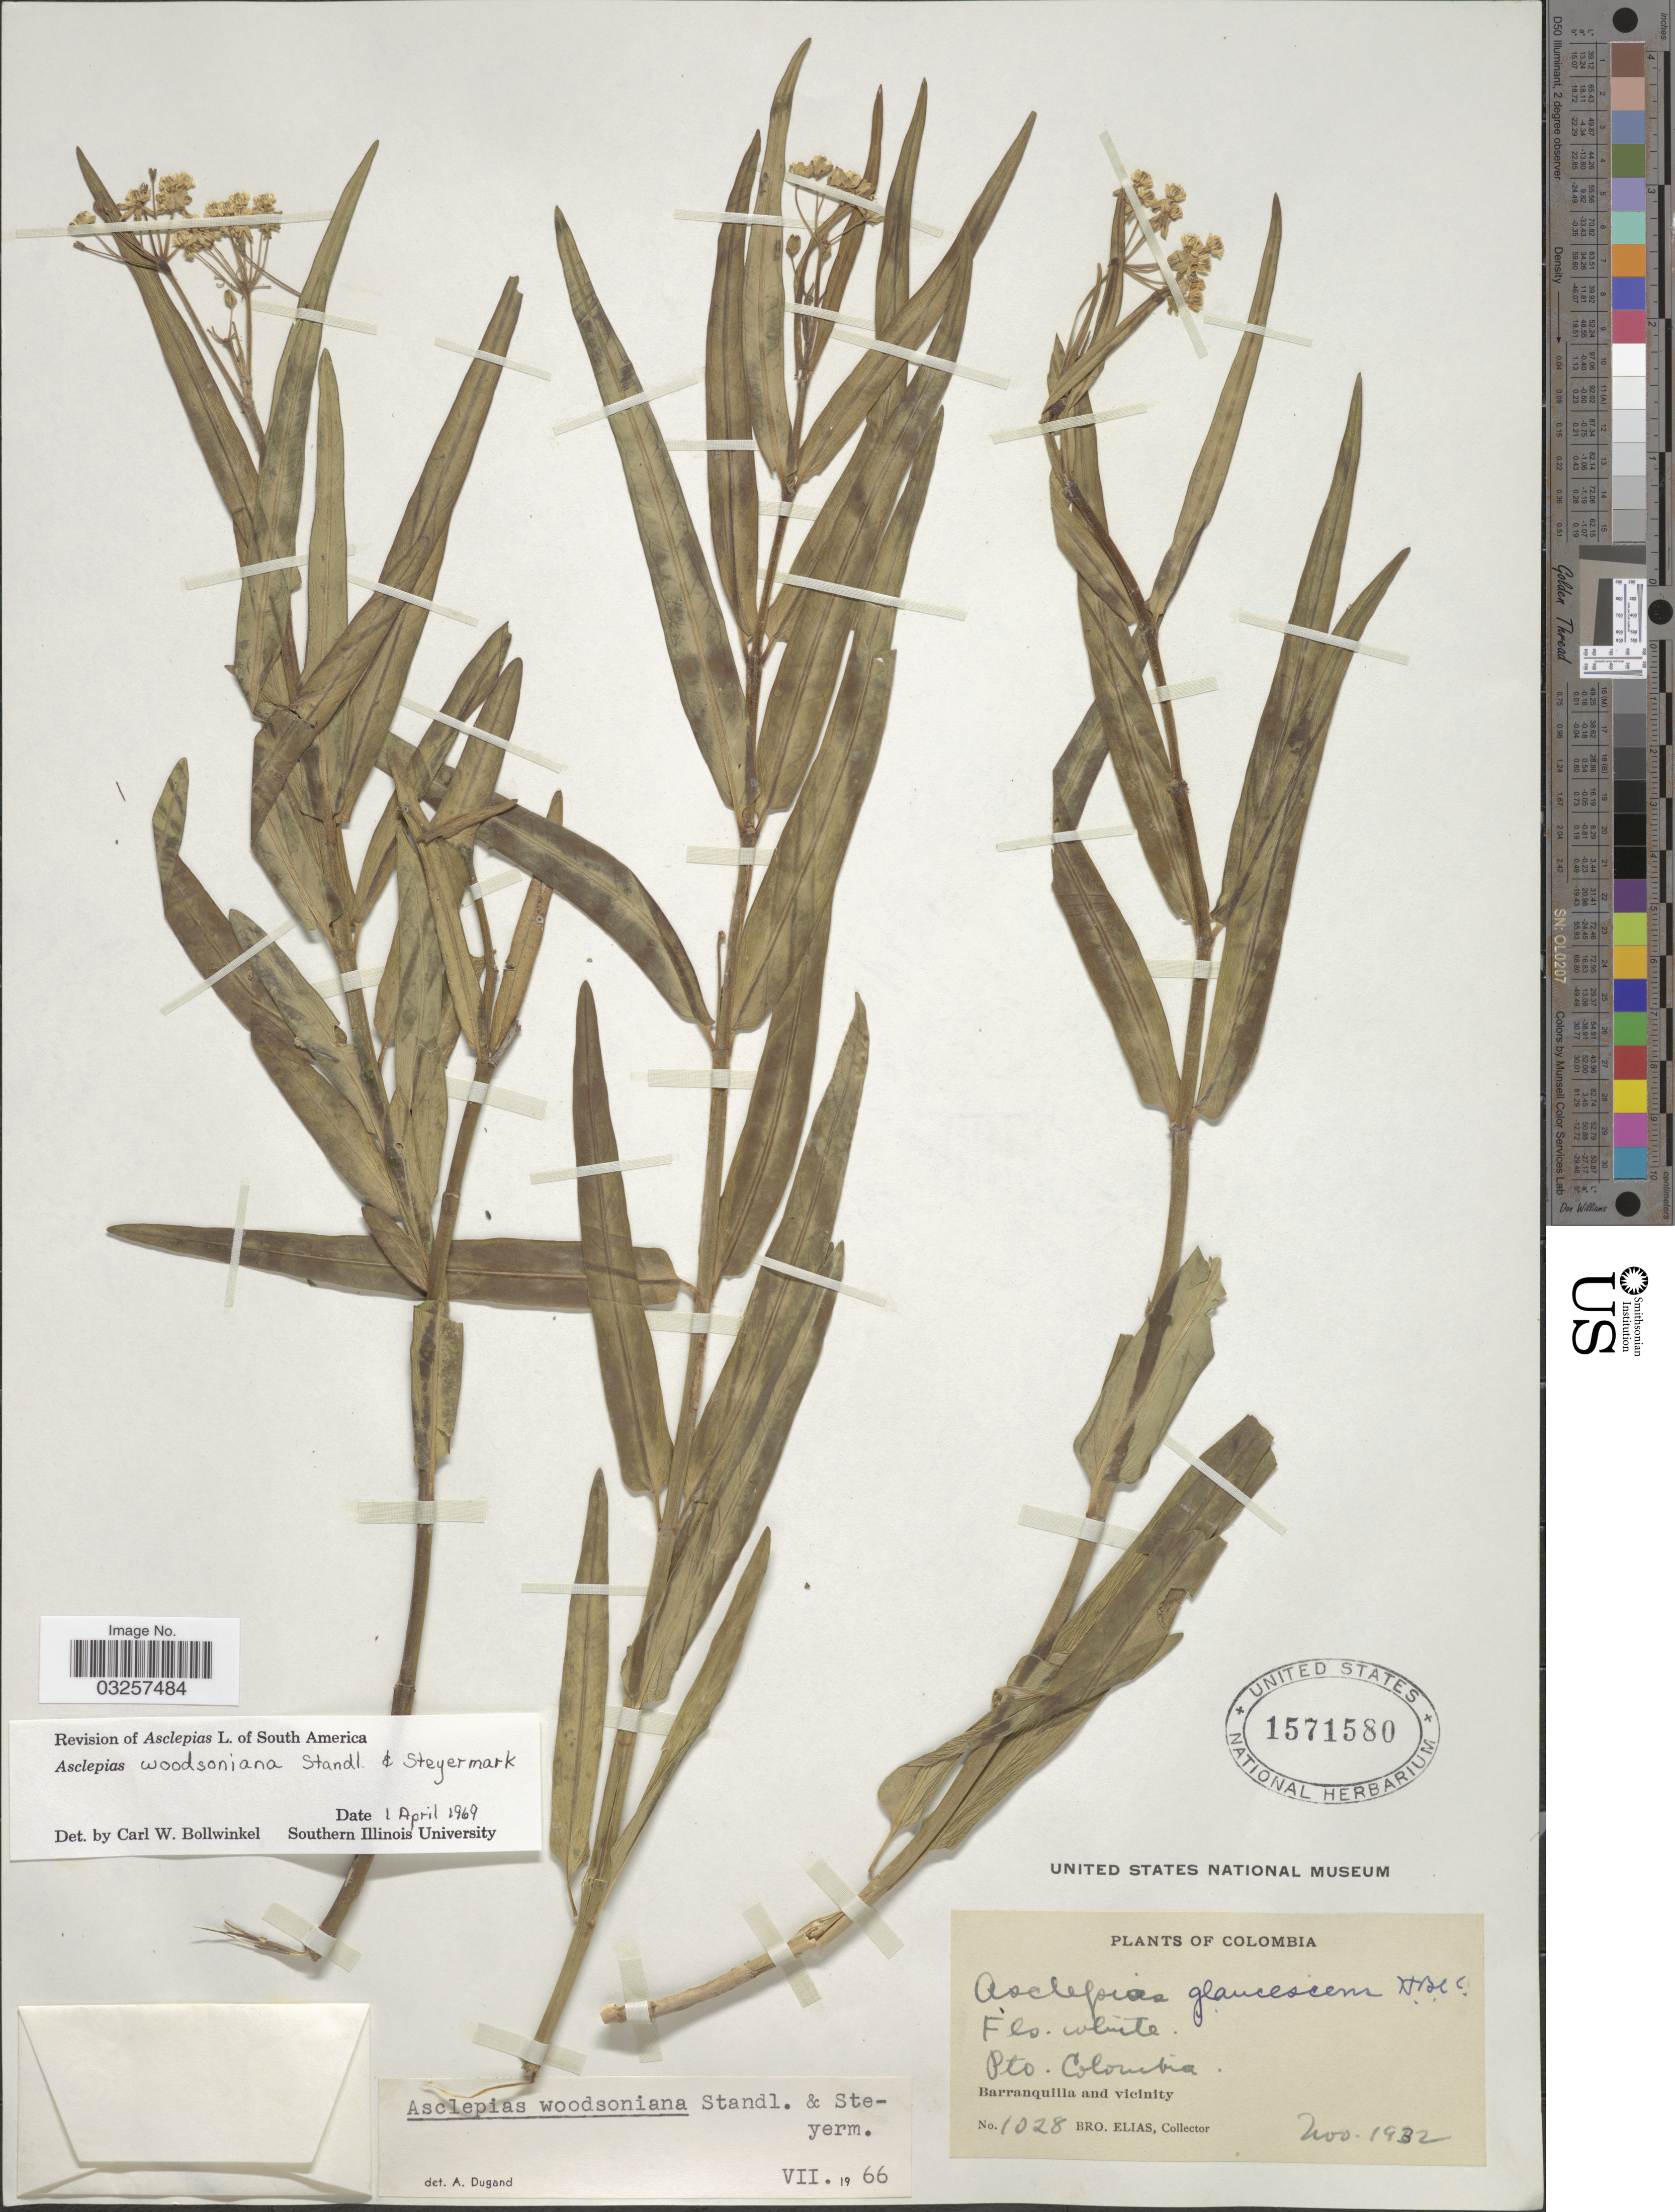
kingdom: Plantae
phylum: Tracheophyta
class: Magnoliopsida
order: Gentianales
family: Apocynaceae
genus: Asclepias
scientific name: Asclepias woodsoniana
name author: Standl. & Steyerm.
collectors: Bro. Elias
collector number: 1028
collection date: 1932-11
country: Colombia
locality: Pto. Colombia. Barranquilla and vicinity.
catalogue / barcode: US 1571580